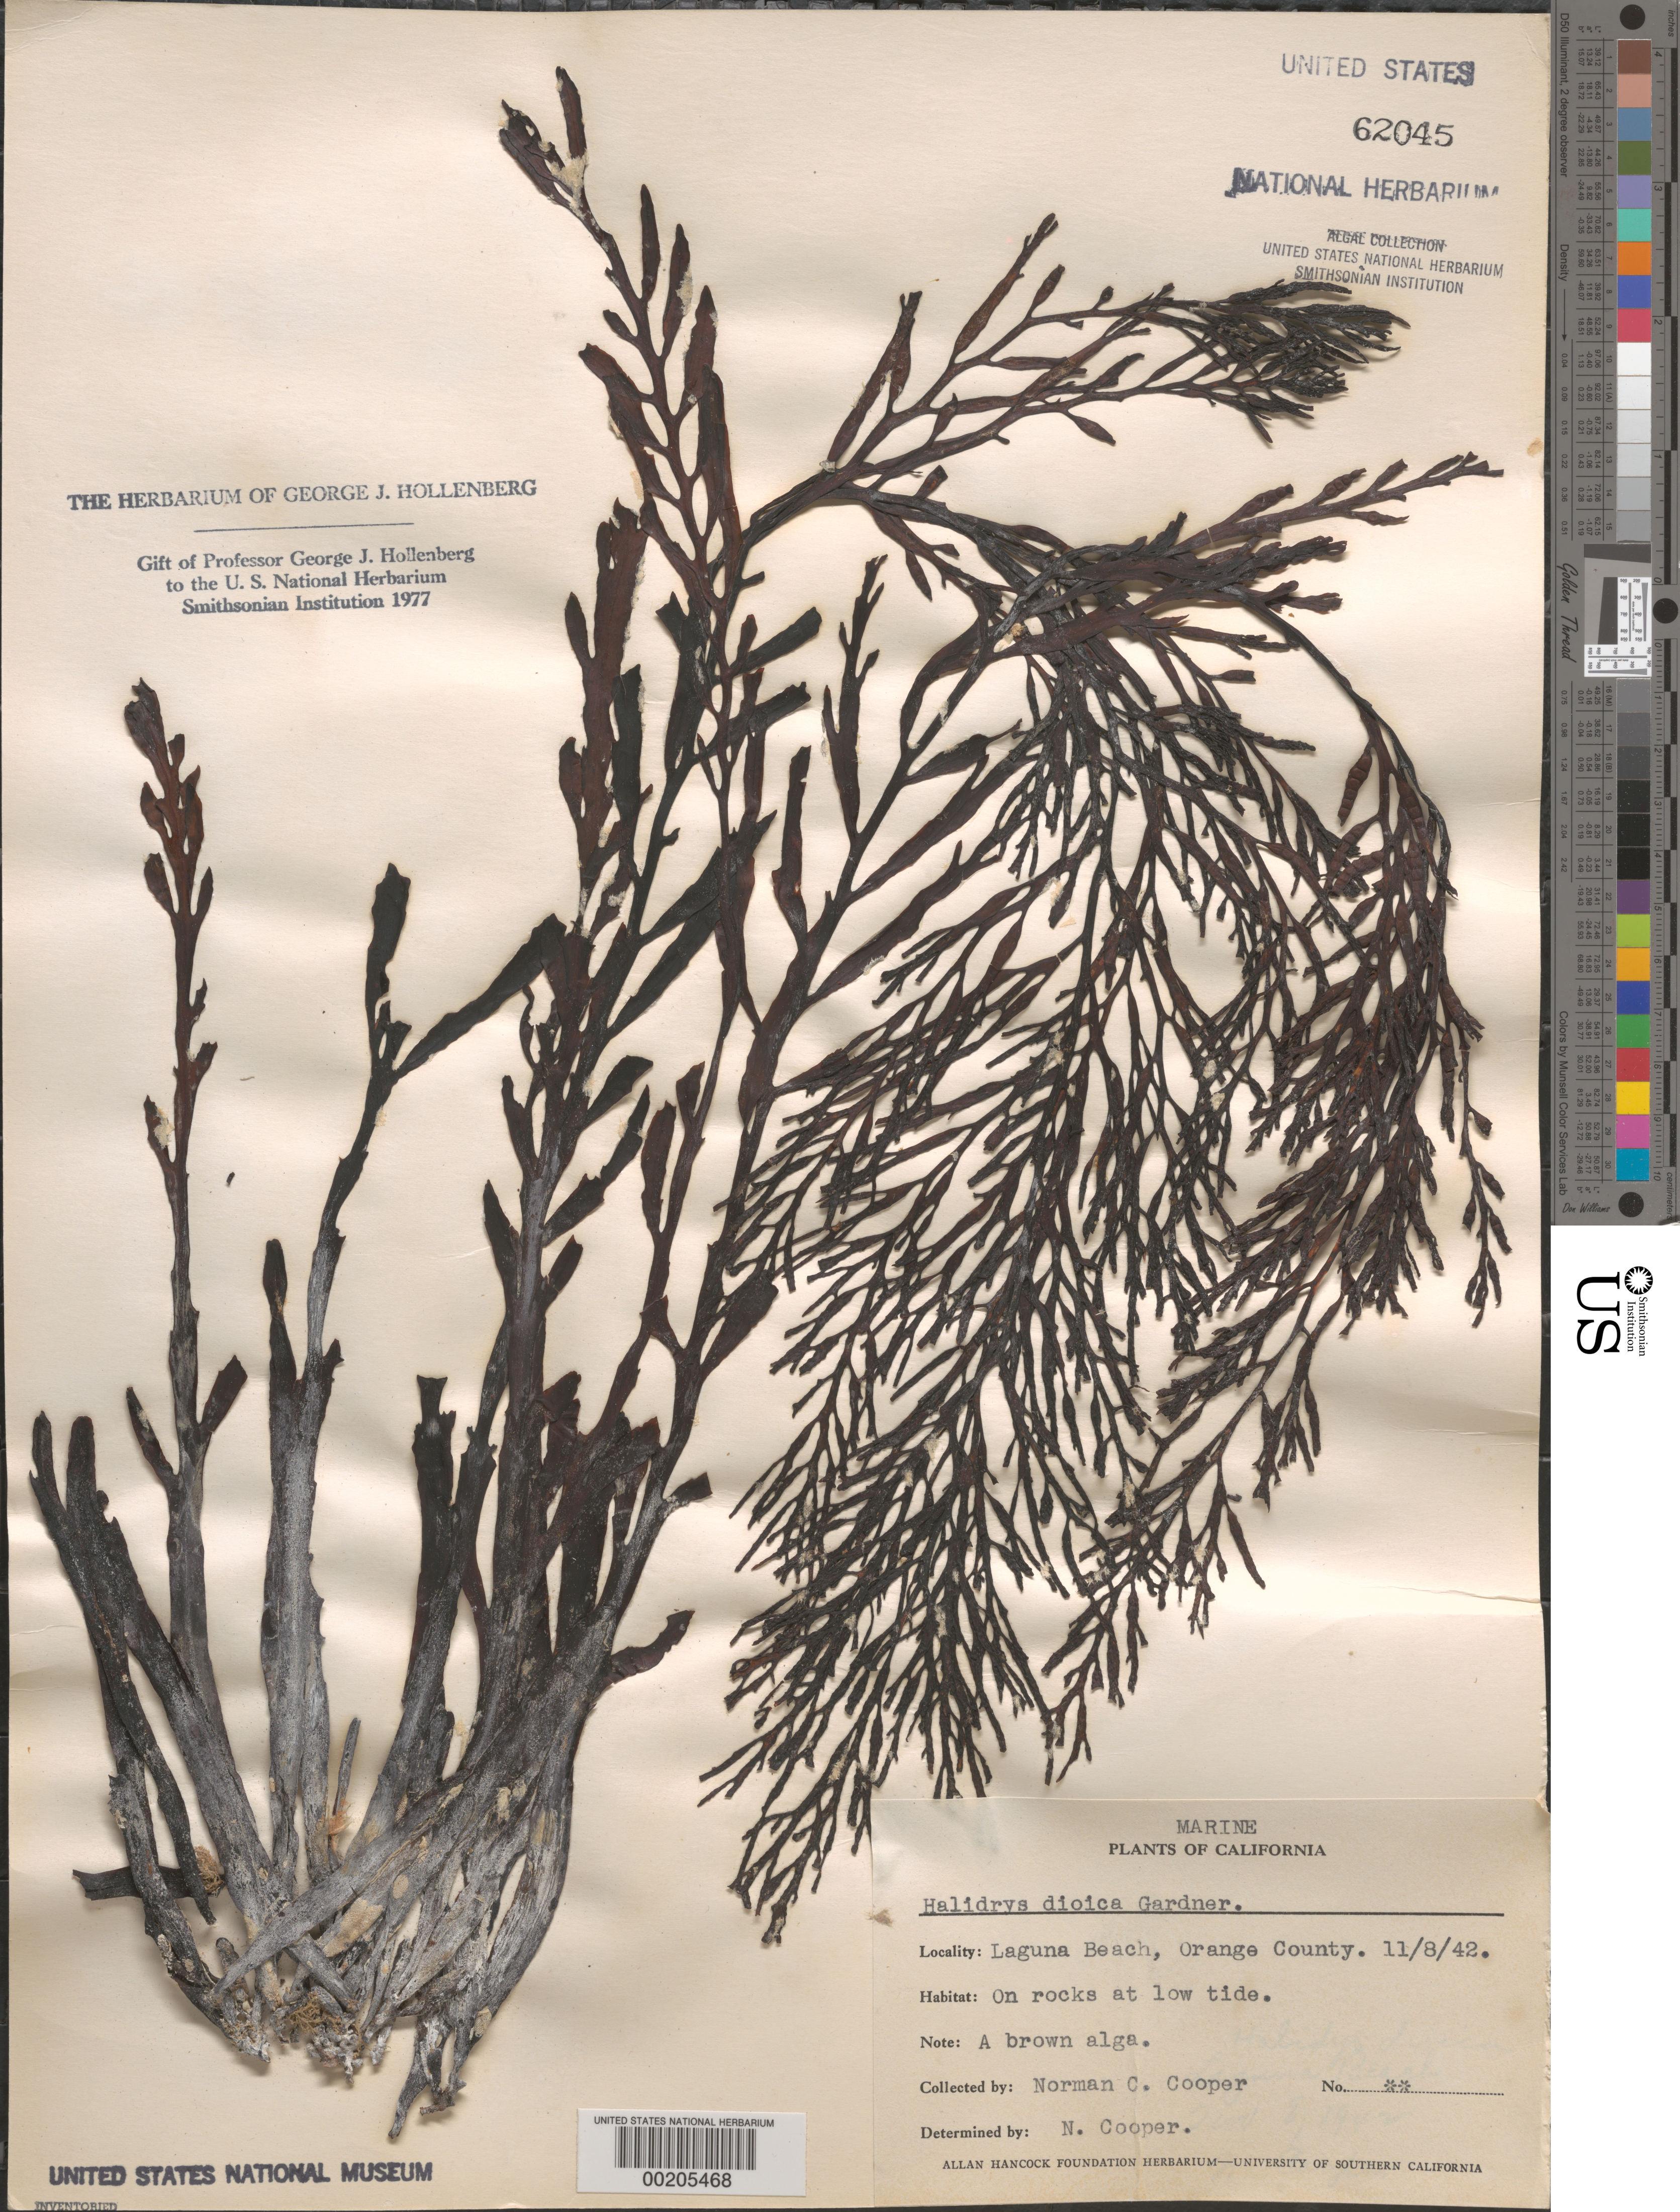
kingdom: Chromista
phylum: Ochrophyta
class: Phaeophyceae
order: Fucales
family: Sargassaceae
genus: Halidrys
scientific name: Halidrys dioica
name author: N.L. Gardner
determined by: Cooper, N. C.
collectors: N. Cooper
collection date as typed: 08 Nov 1942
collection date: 1942-11-08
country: United States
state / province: California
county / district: Orange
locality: Laguna Beach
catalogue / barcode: US 62045